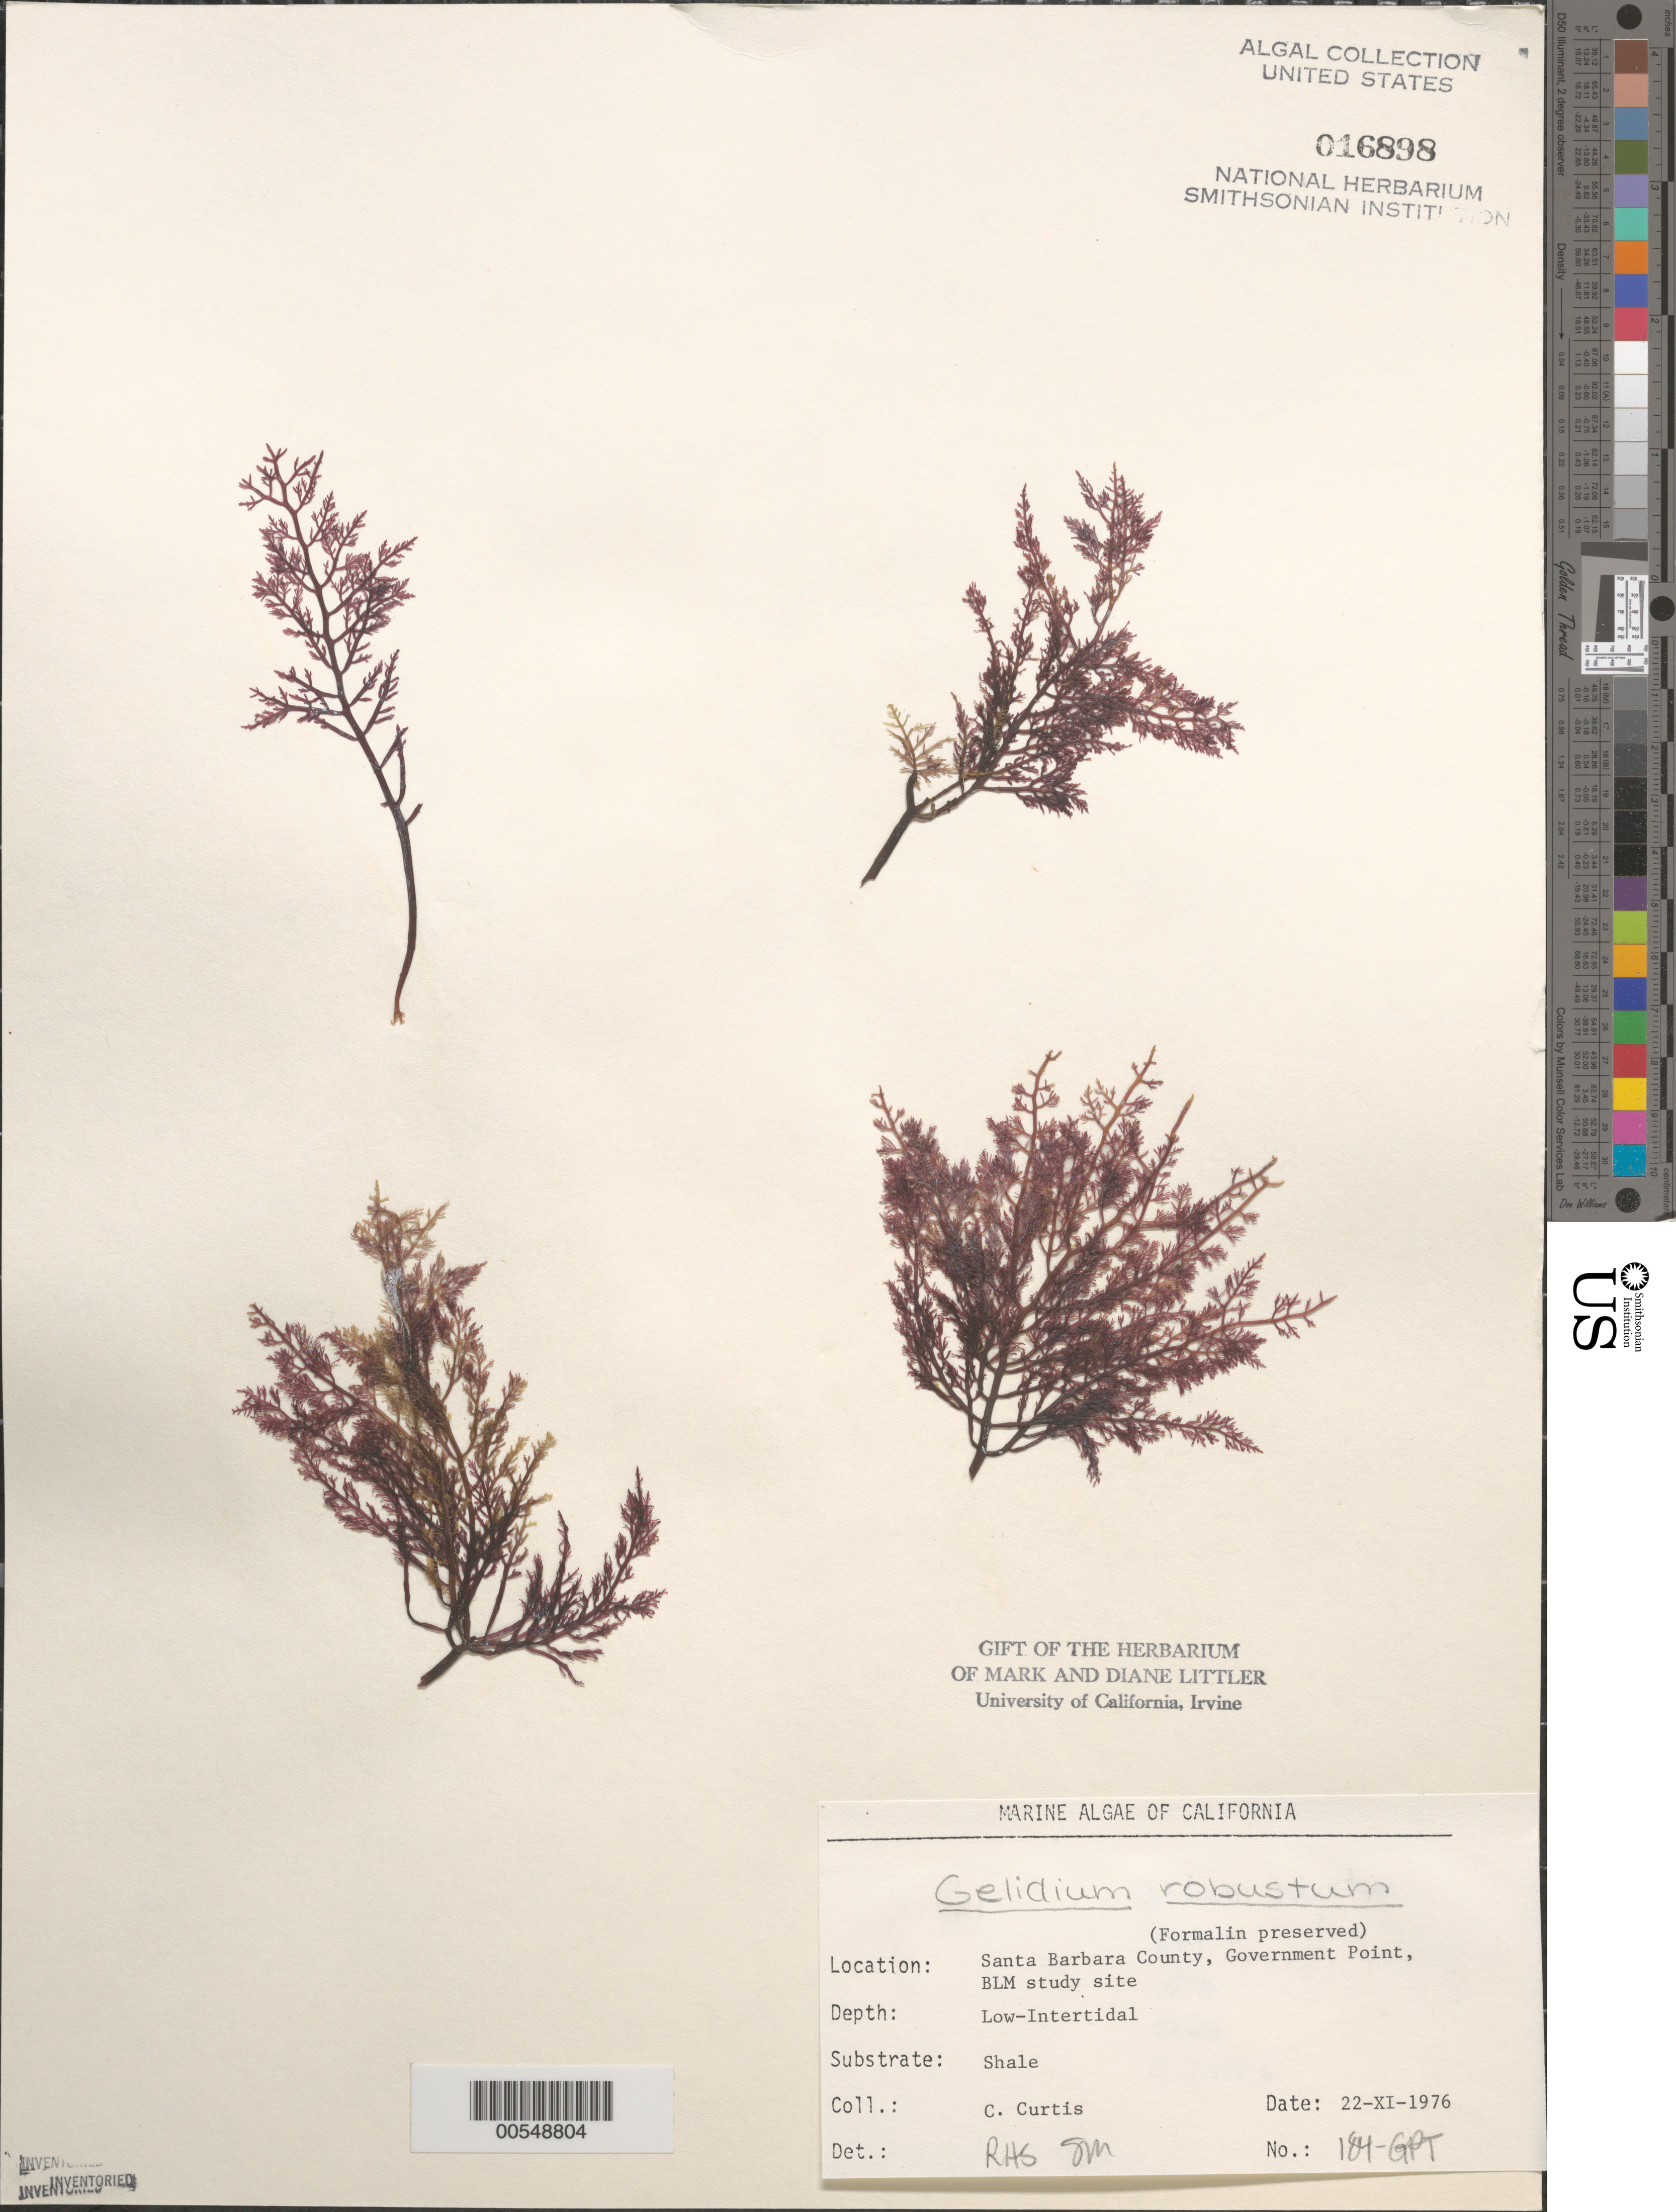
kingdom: Plantae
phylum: Rhodophyta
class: Florideophyceae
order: Gelidiales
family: Gelidiaceae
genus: Gelidium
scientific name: Gelidium robustum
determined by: Sims, Robert H.; Murray, S. N.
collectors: C. Curtis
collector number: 184-gpt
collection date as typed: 22 Nov 1976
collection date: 1976-11-22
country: United States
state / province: California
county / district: Santa Barbara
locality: Government Point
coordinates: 34 26'31"N, 120 24'06"W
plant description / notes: BLM-SOCALBIGHT Rocky Intertidal Survey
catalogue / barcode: US 16898